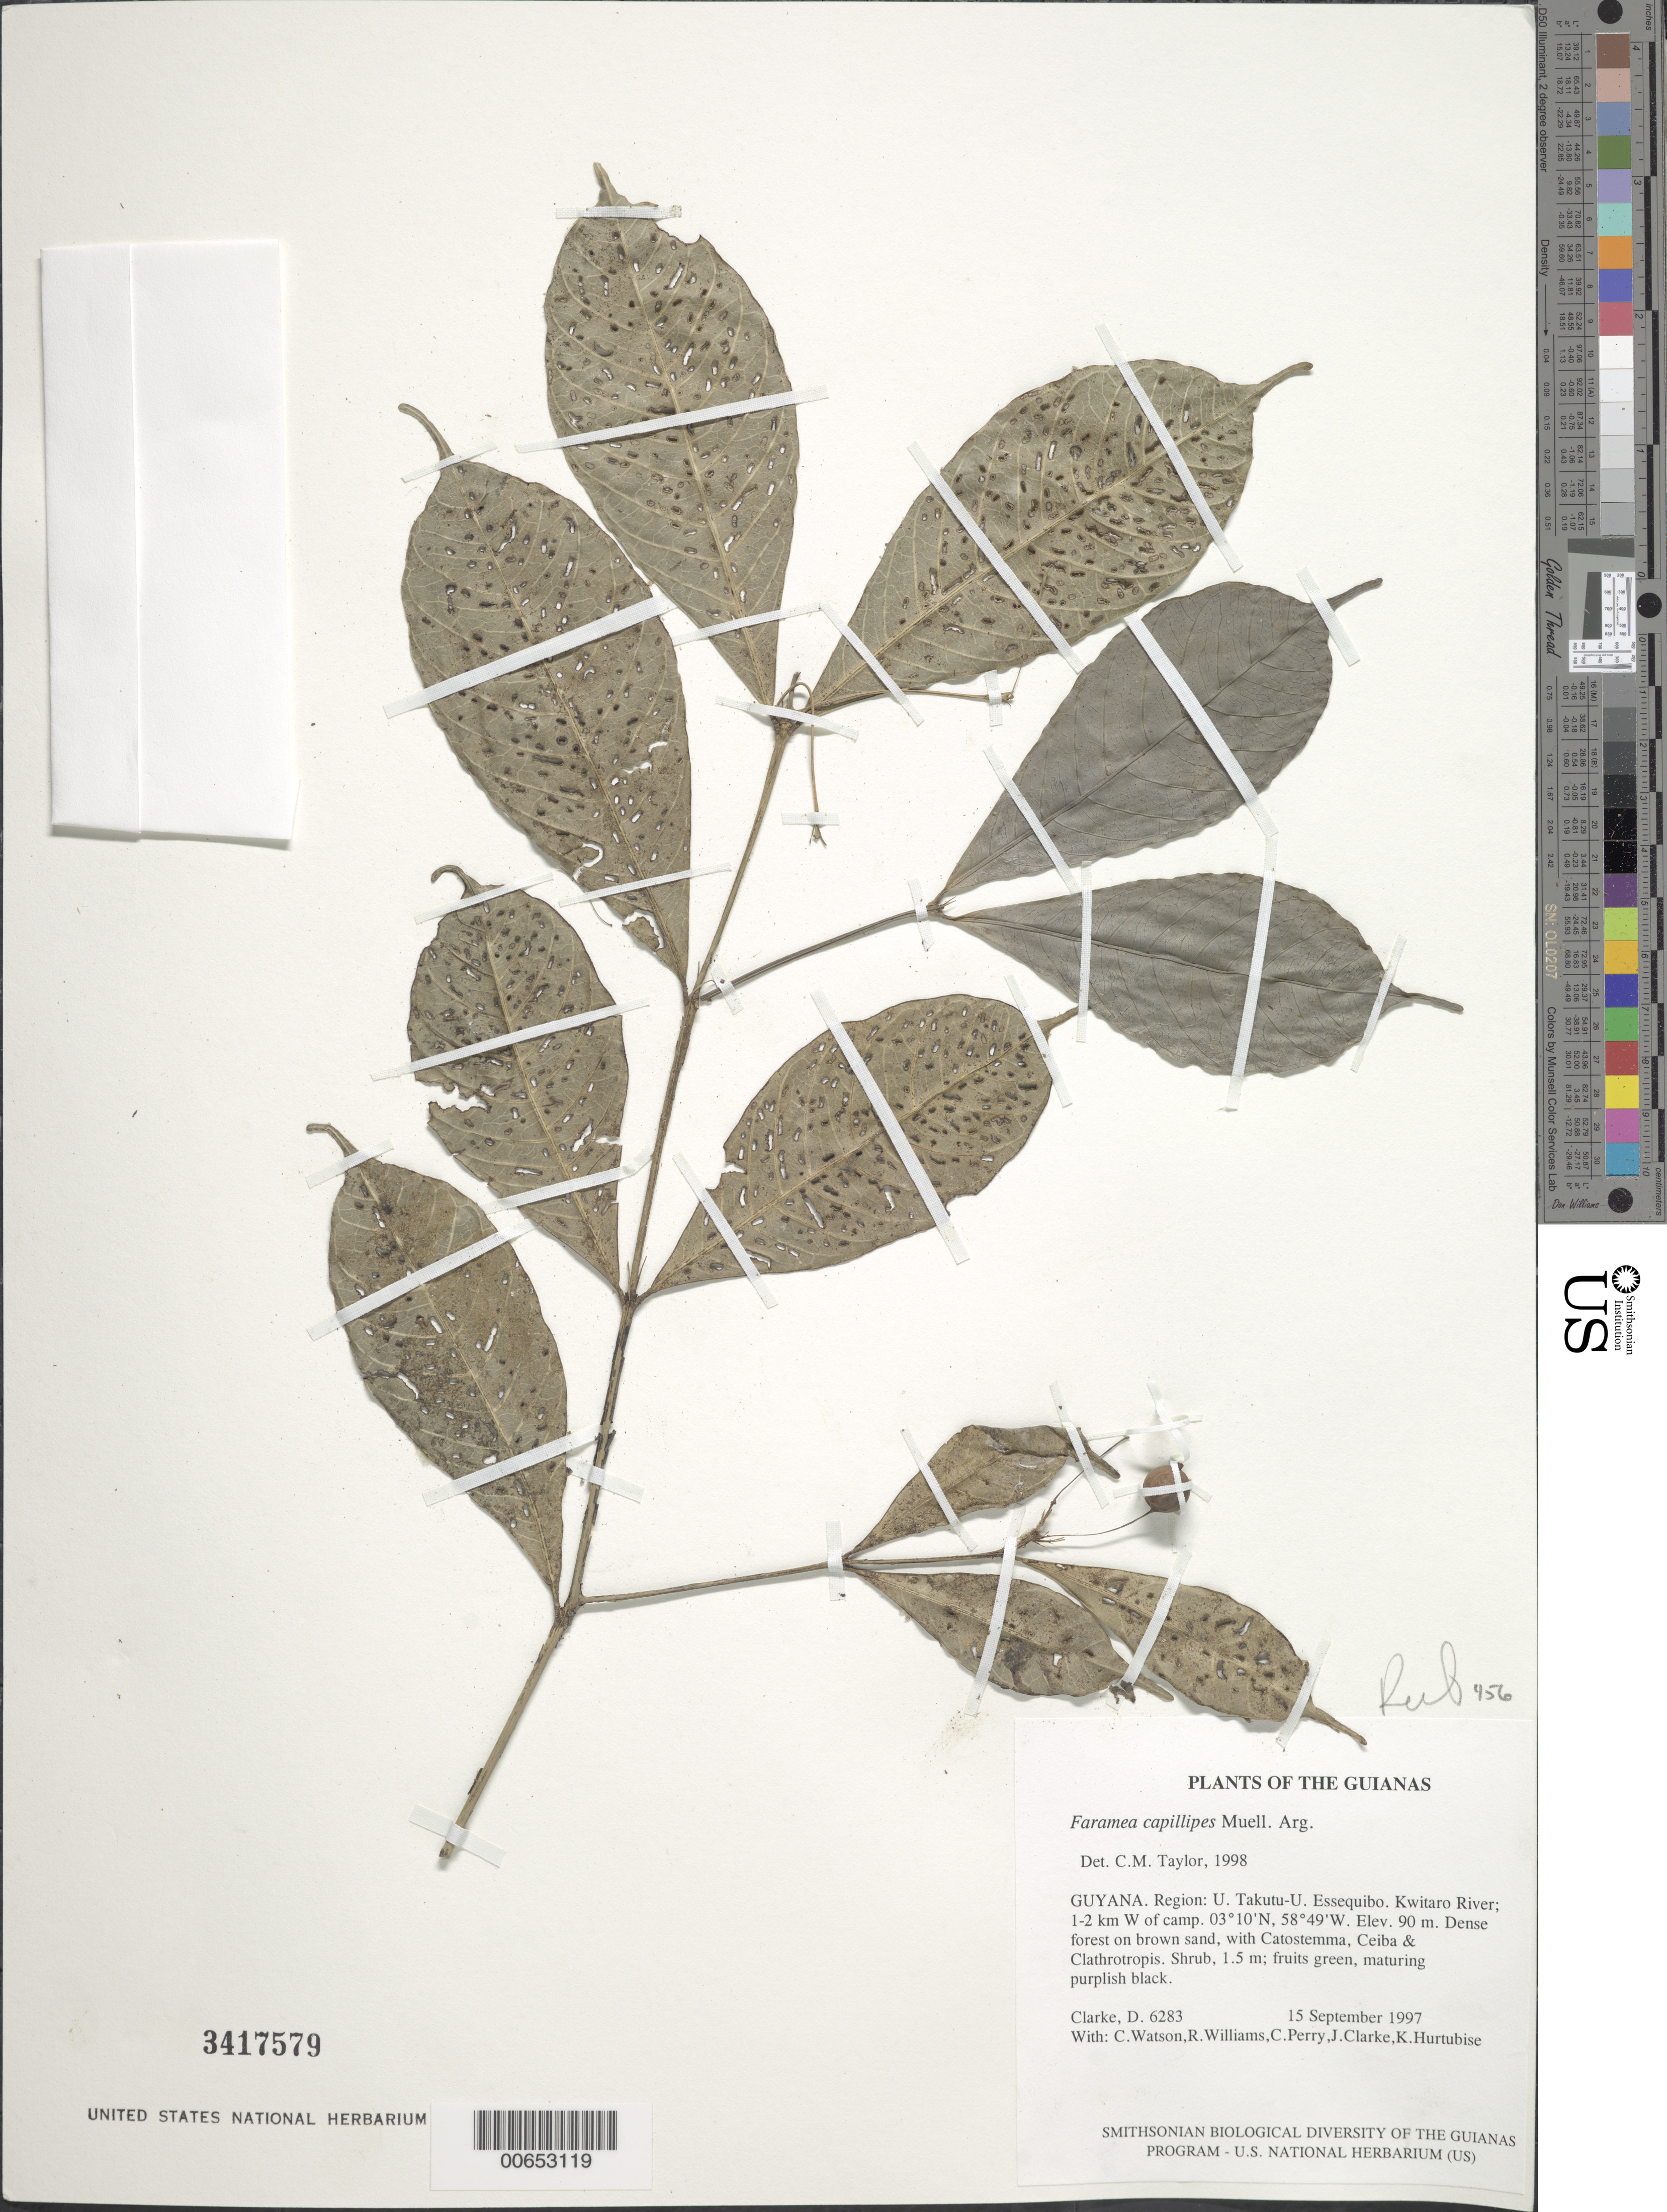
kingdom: Plantae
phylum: Tracheophyta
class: Magnoliopsida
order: Gentianales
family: Rubiaceae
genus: Faramea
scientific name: Faramea capillipes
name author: Müll. Arg.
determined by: Taylor, Charlotte M.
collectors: H. D. Clarke, C. Watson, R. Williams, C. Perry, J. Clarke & K. Hurtubise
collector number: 6283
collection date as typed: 15 September 1997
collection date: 1997-09-15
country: Guyana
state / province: U. Takutu-U. Essequibo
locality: Kwitaro River; 1-2 km W of camp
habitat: Dense forest on brown sand, with Catostemma, Ceiba & Clathrotropis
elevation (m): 90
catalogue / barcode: US 3417579